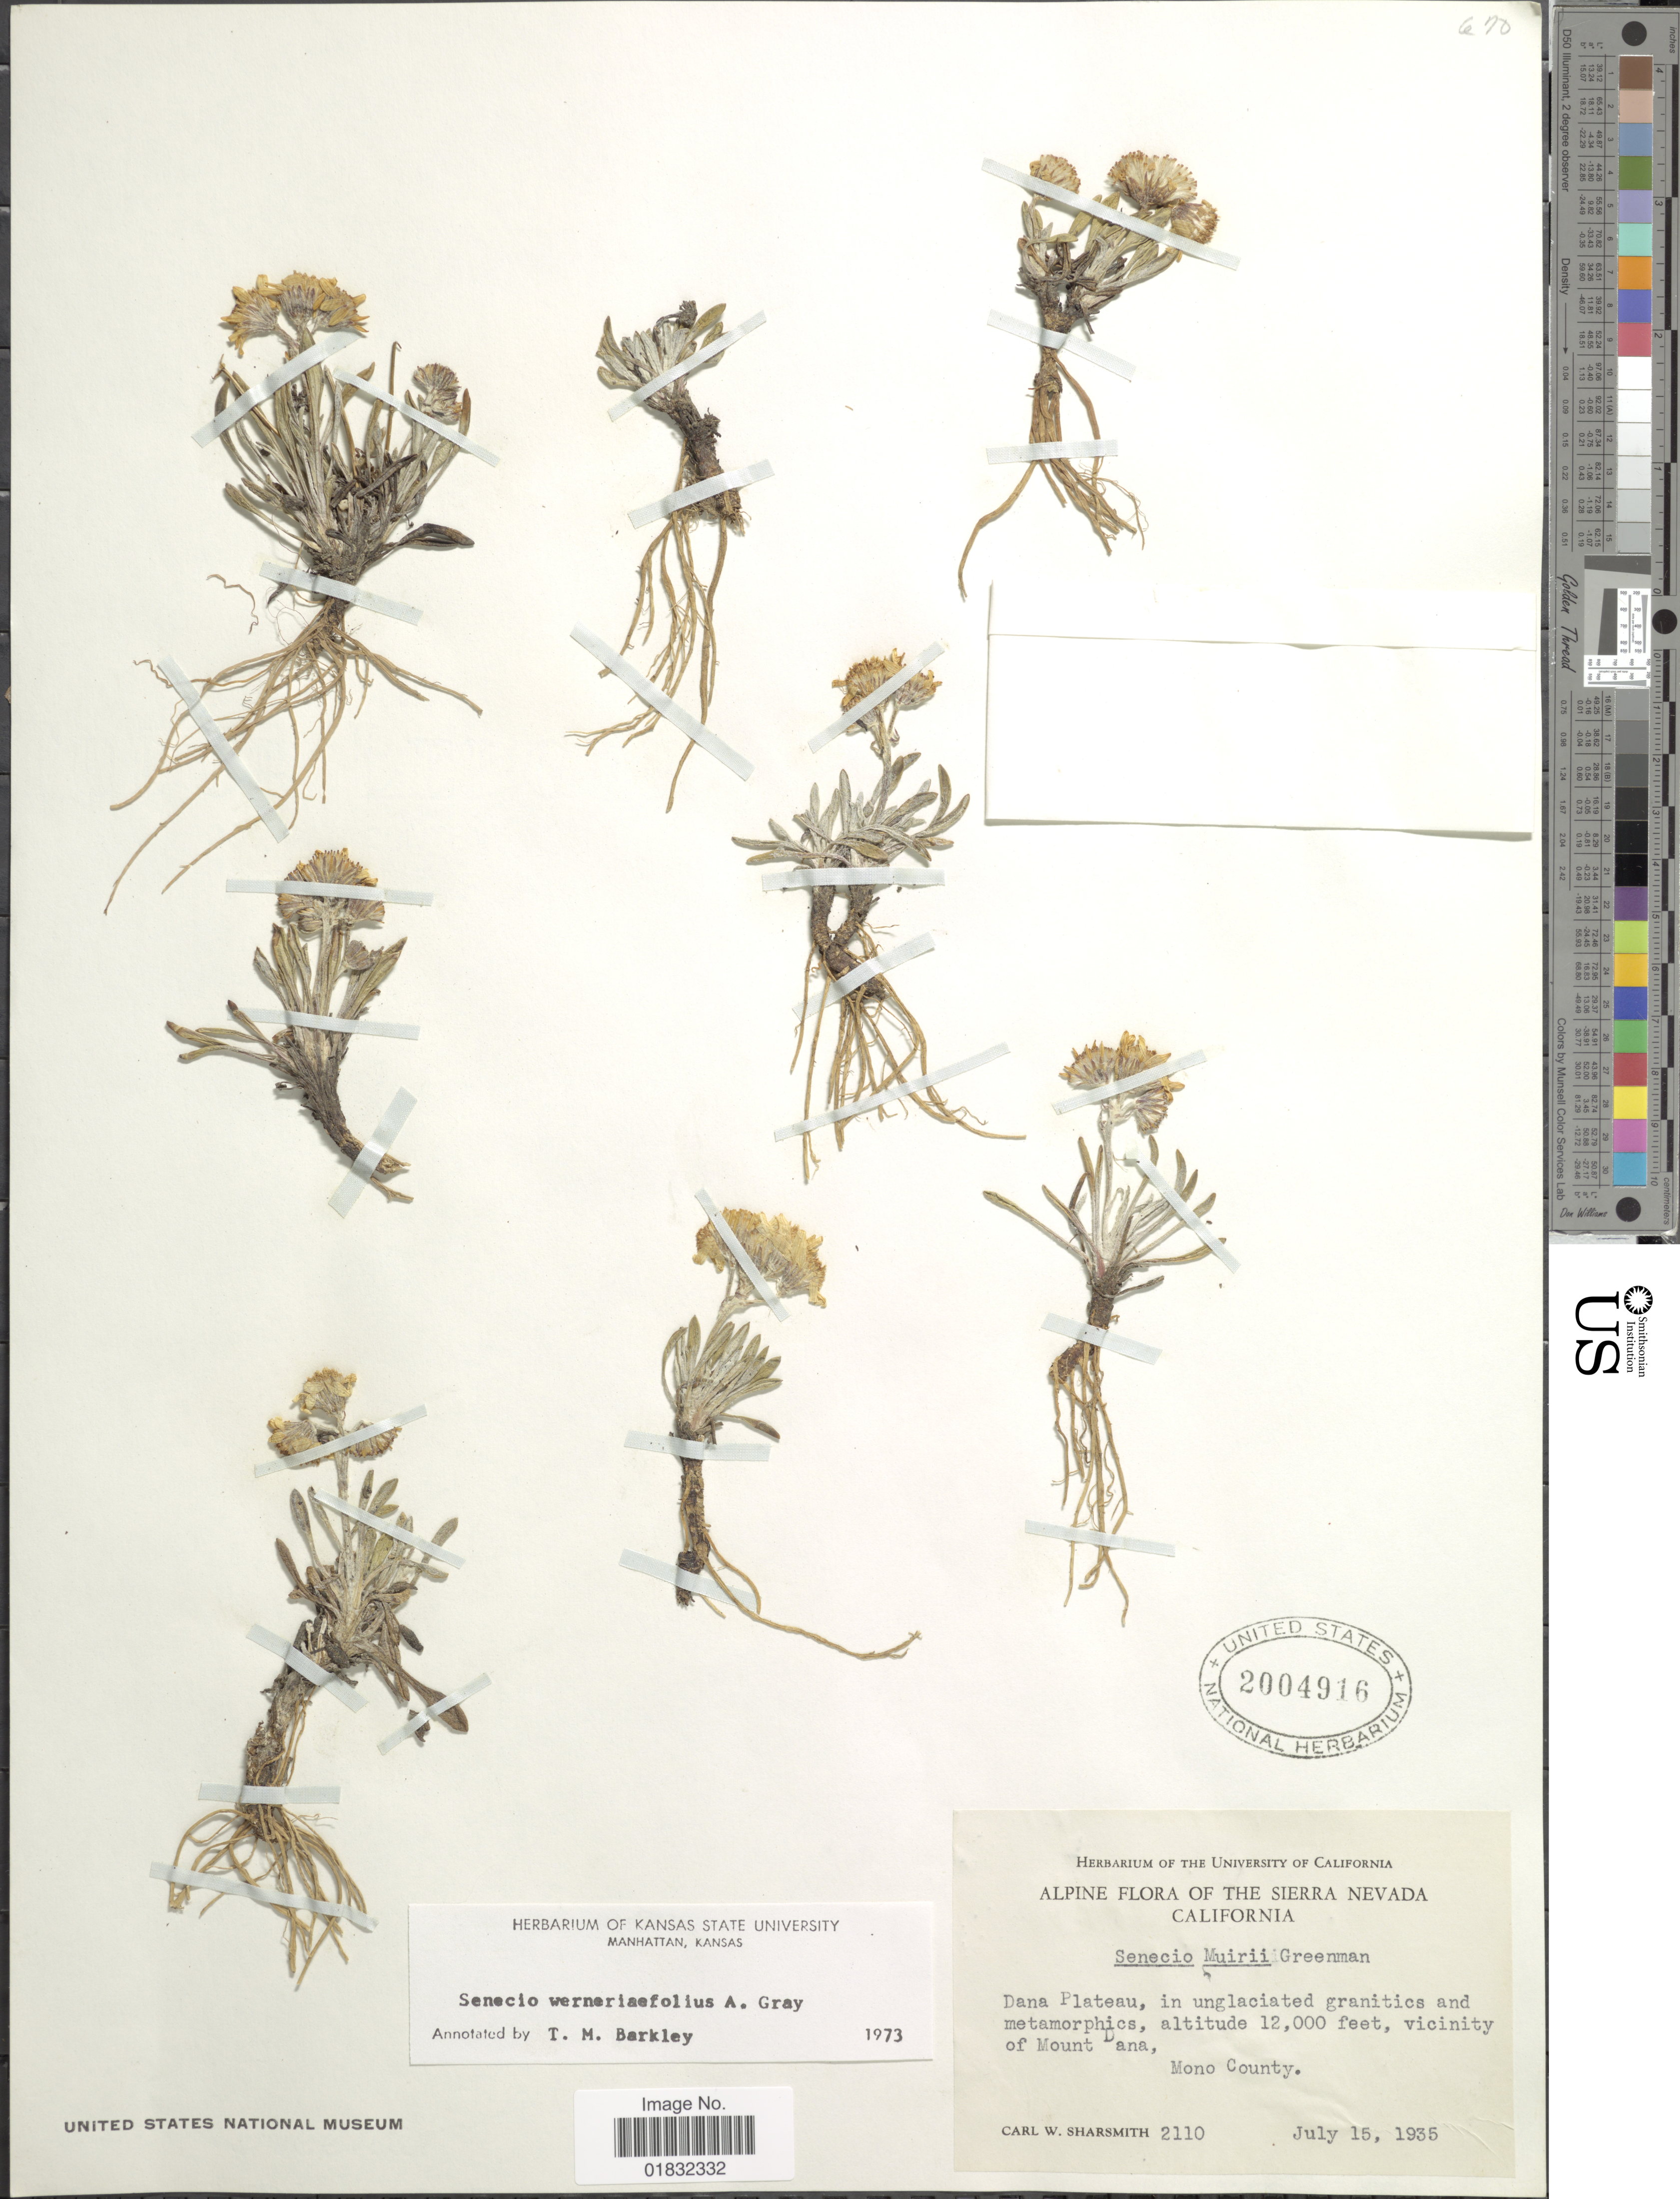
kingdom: Plantae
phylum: Tracheophyta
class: Magnoliopsida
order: Asterales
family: Asteraceae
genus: Packera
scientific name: Packera werneriifolia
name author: (A. Gray) W.A. Weber & Á. Löve ex Trock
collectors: C. Sharsmith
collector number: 2110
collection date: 1935-07-15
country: United States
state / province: California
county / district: Mono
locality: Alpine of The Sierra Nevada, Dana Plateau, in unglaciated granitics and metamorphics, vicinity of Mount Dana, Mono County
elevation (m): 3658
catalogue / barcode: US 2004916